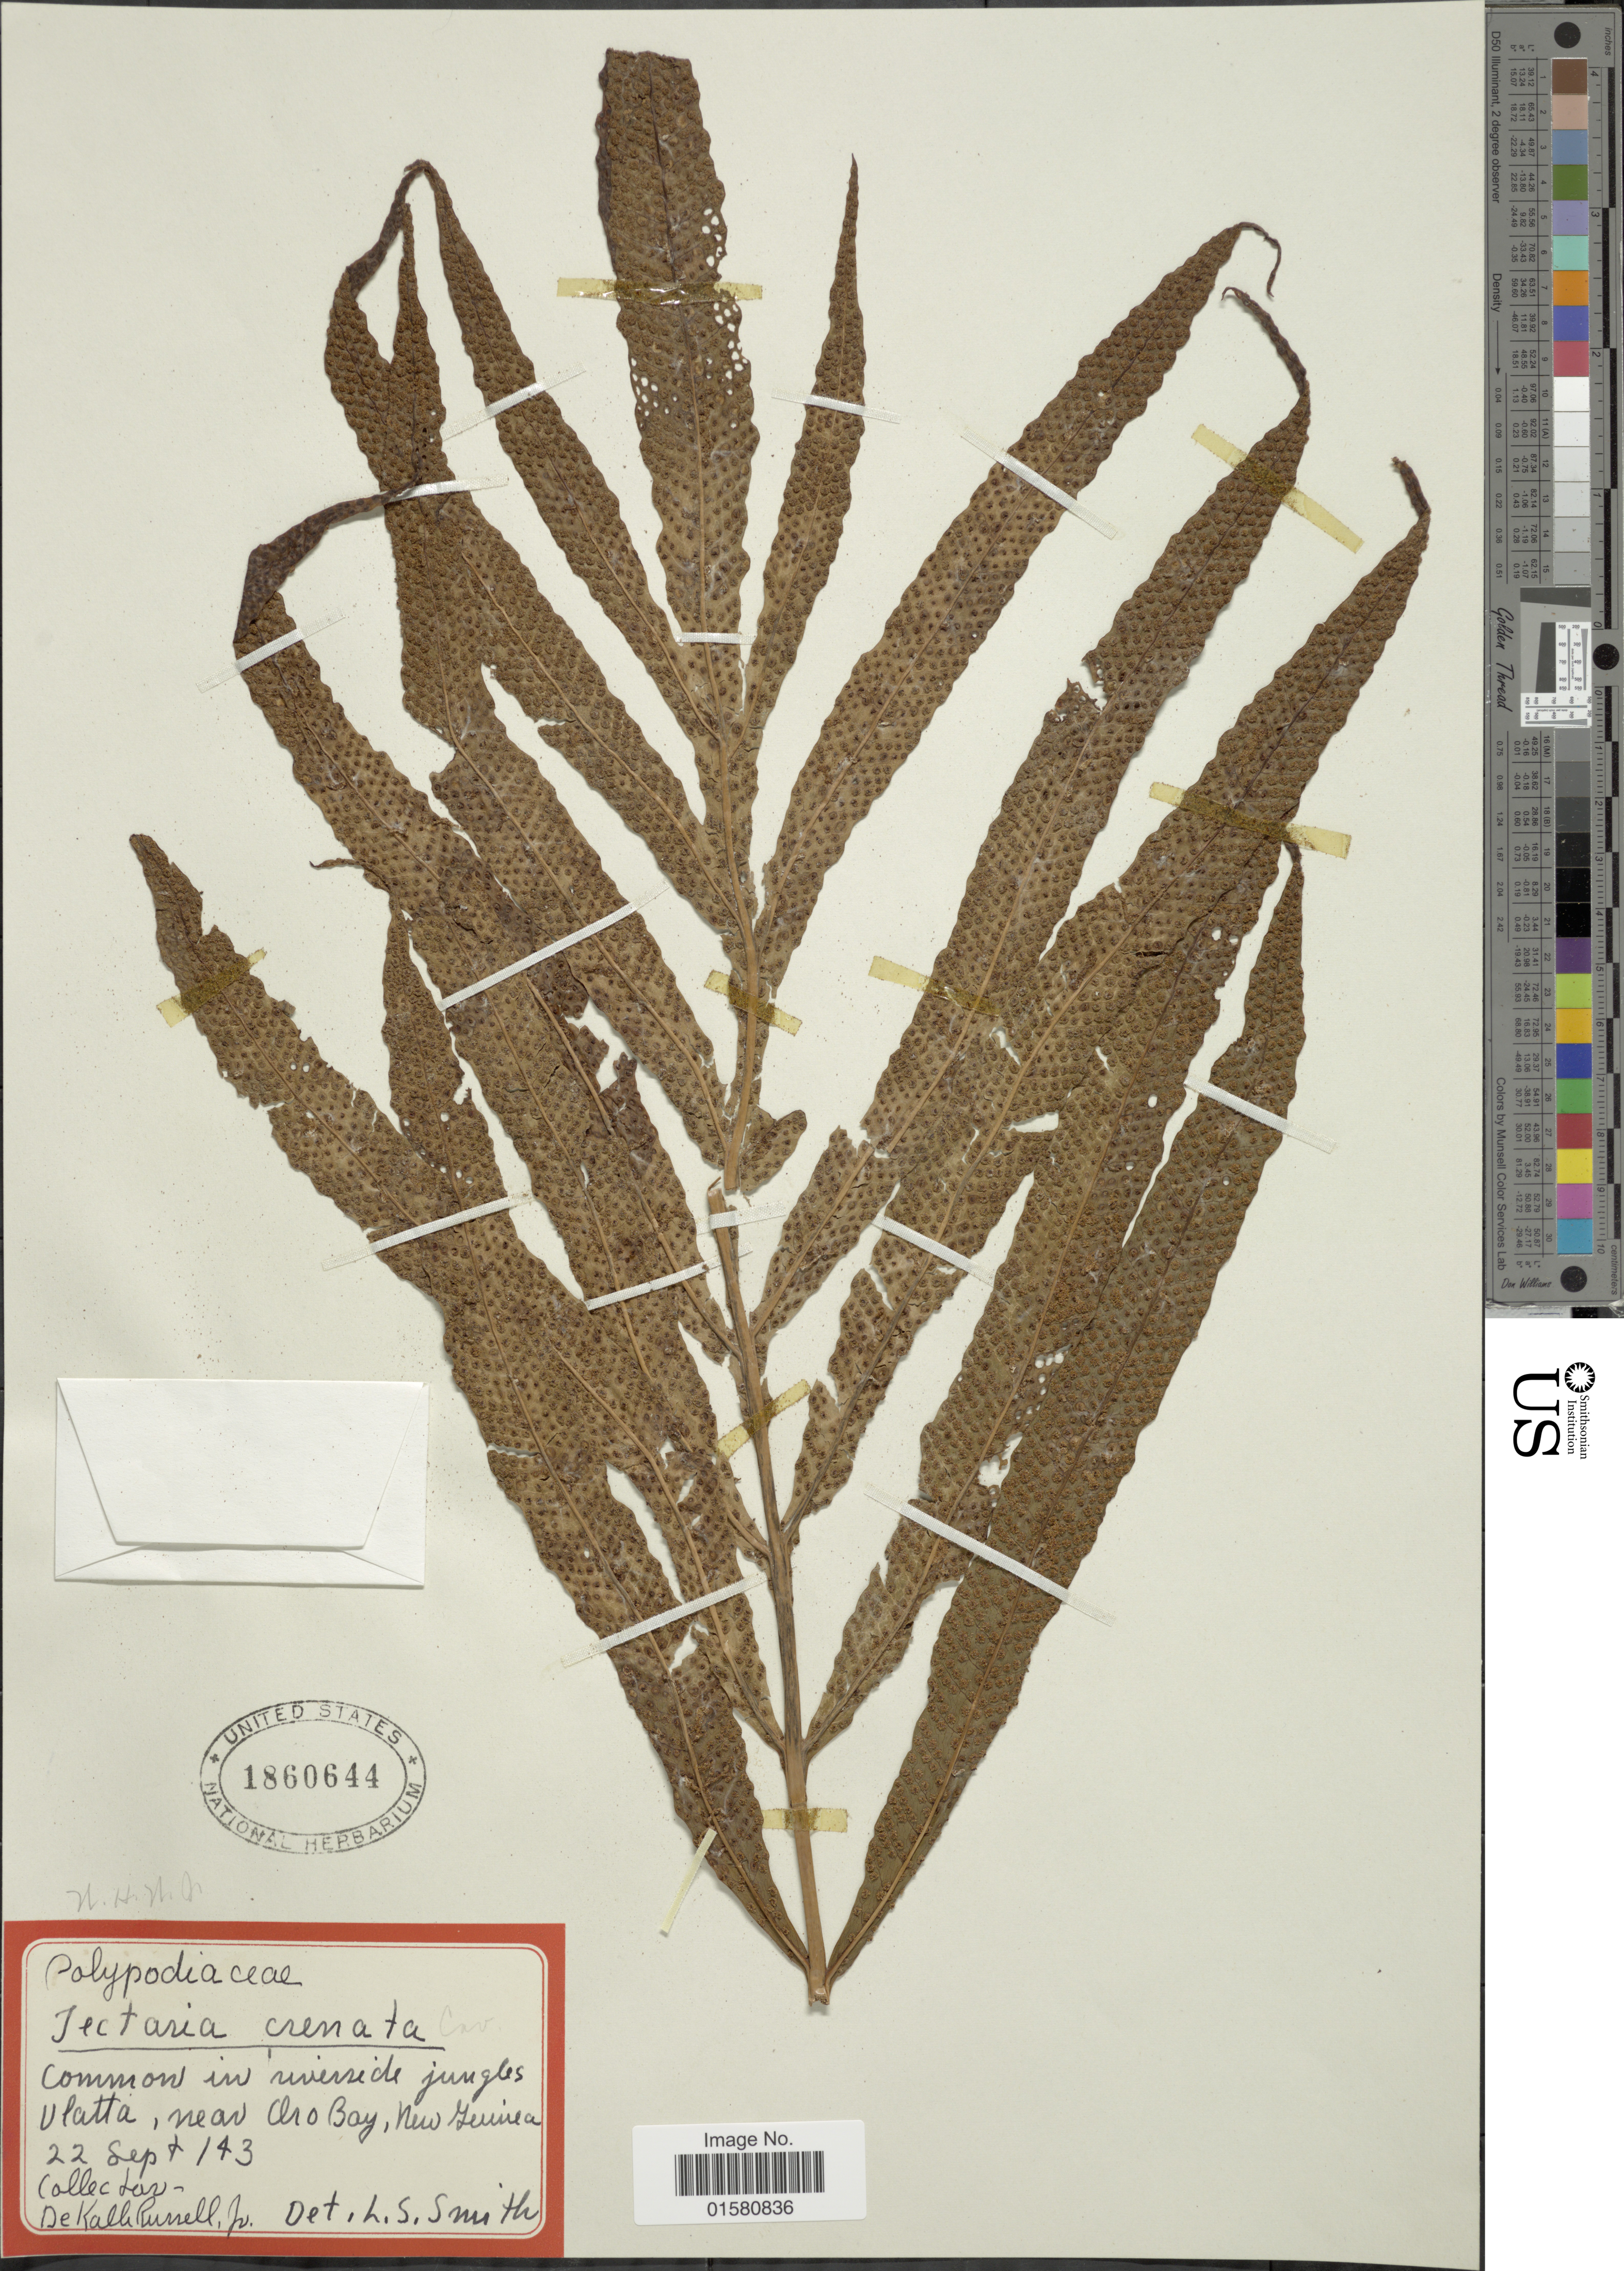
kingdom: Plantae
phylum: Tracheophyta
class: Polypodiopsida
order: Polypodiales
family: Tectariaceae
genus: Tectaria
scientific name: Tectaria crenata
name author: Cav.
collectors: D. K. Russell Jr.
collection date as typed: Transcribed d/m/y: 22/9/43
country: Papua New Guinea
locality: Common in riverside jungles, Ulatta, near Aro Bay, New Guinea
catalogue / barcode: US 1860644